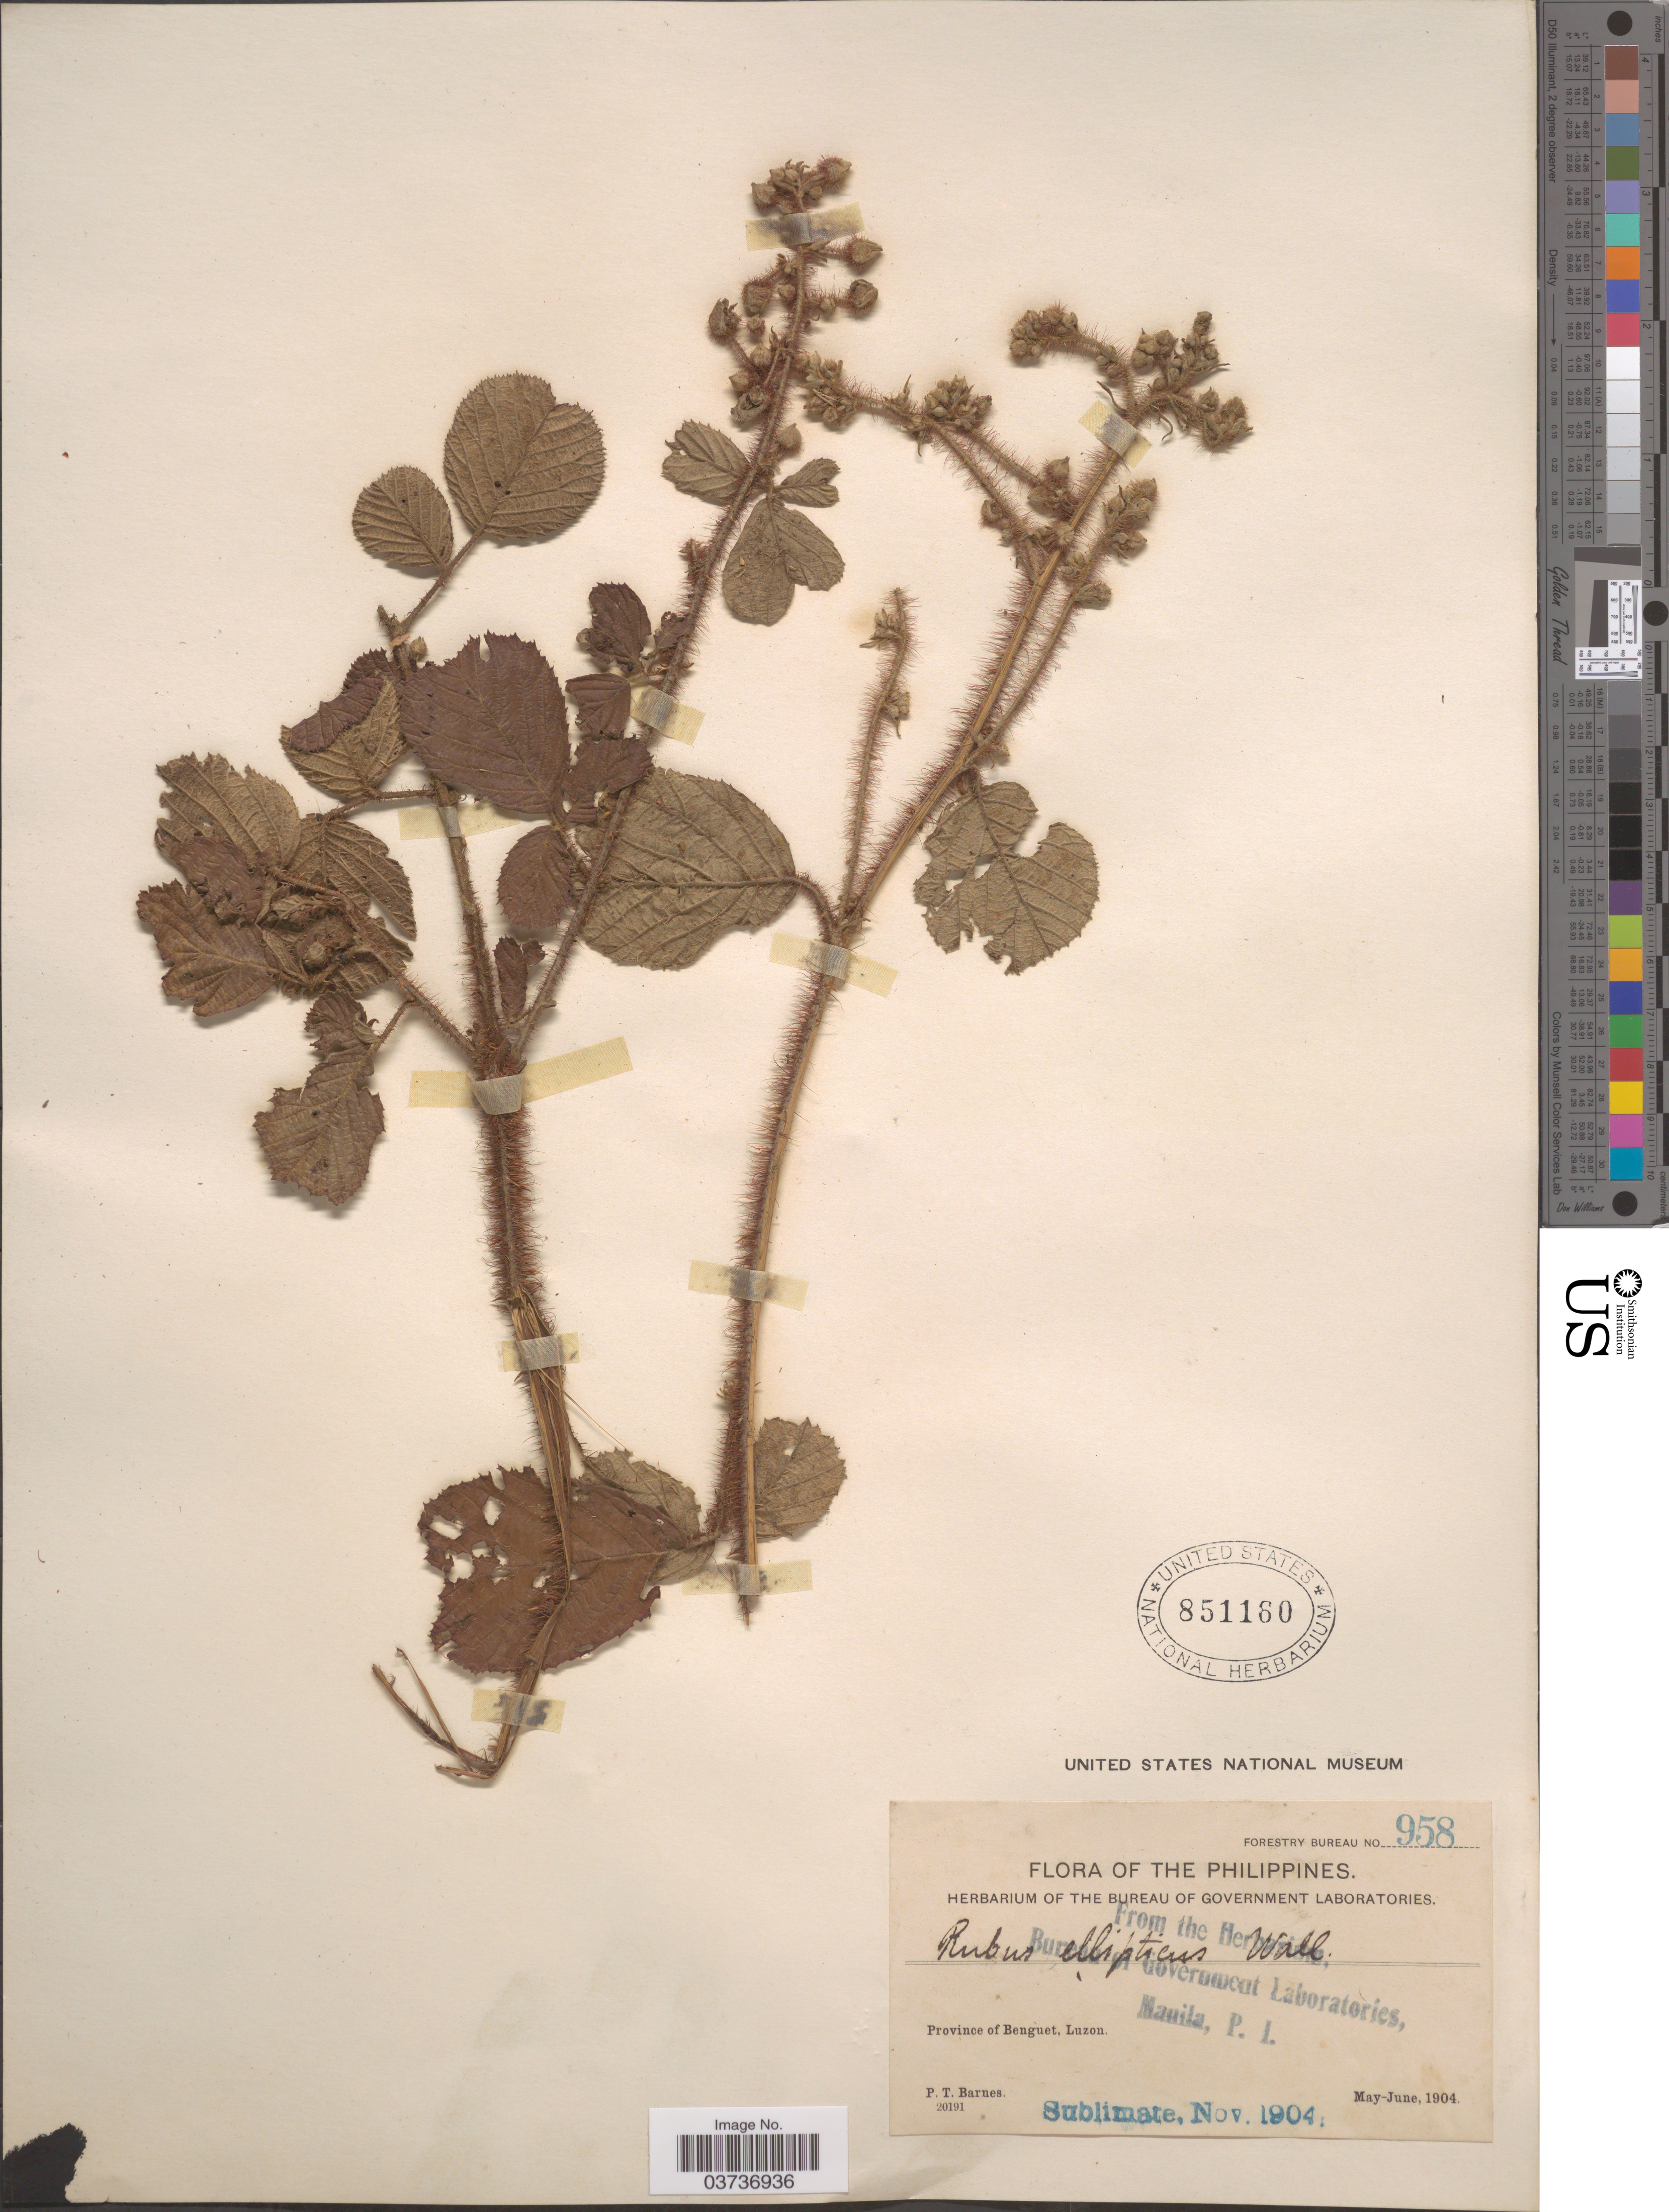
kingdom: Plantae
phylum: Tracheophyta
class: Magnoliopsida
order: Rosales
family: Rosaceae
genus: Rubus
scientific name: Rubus ellipticus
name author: Sm.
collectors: P. Barnes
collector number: Forestry Bureau 958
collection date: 1904-05/1904-06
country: Philippines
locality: Province of Benguet, Luzon.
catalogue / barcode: US 851160